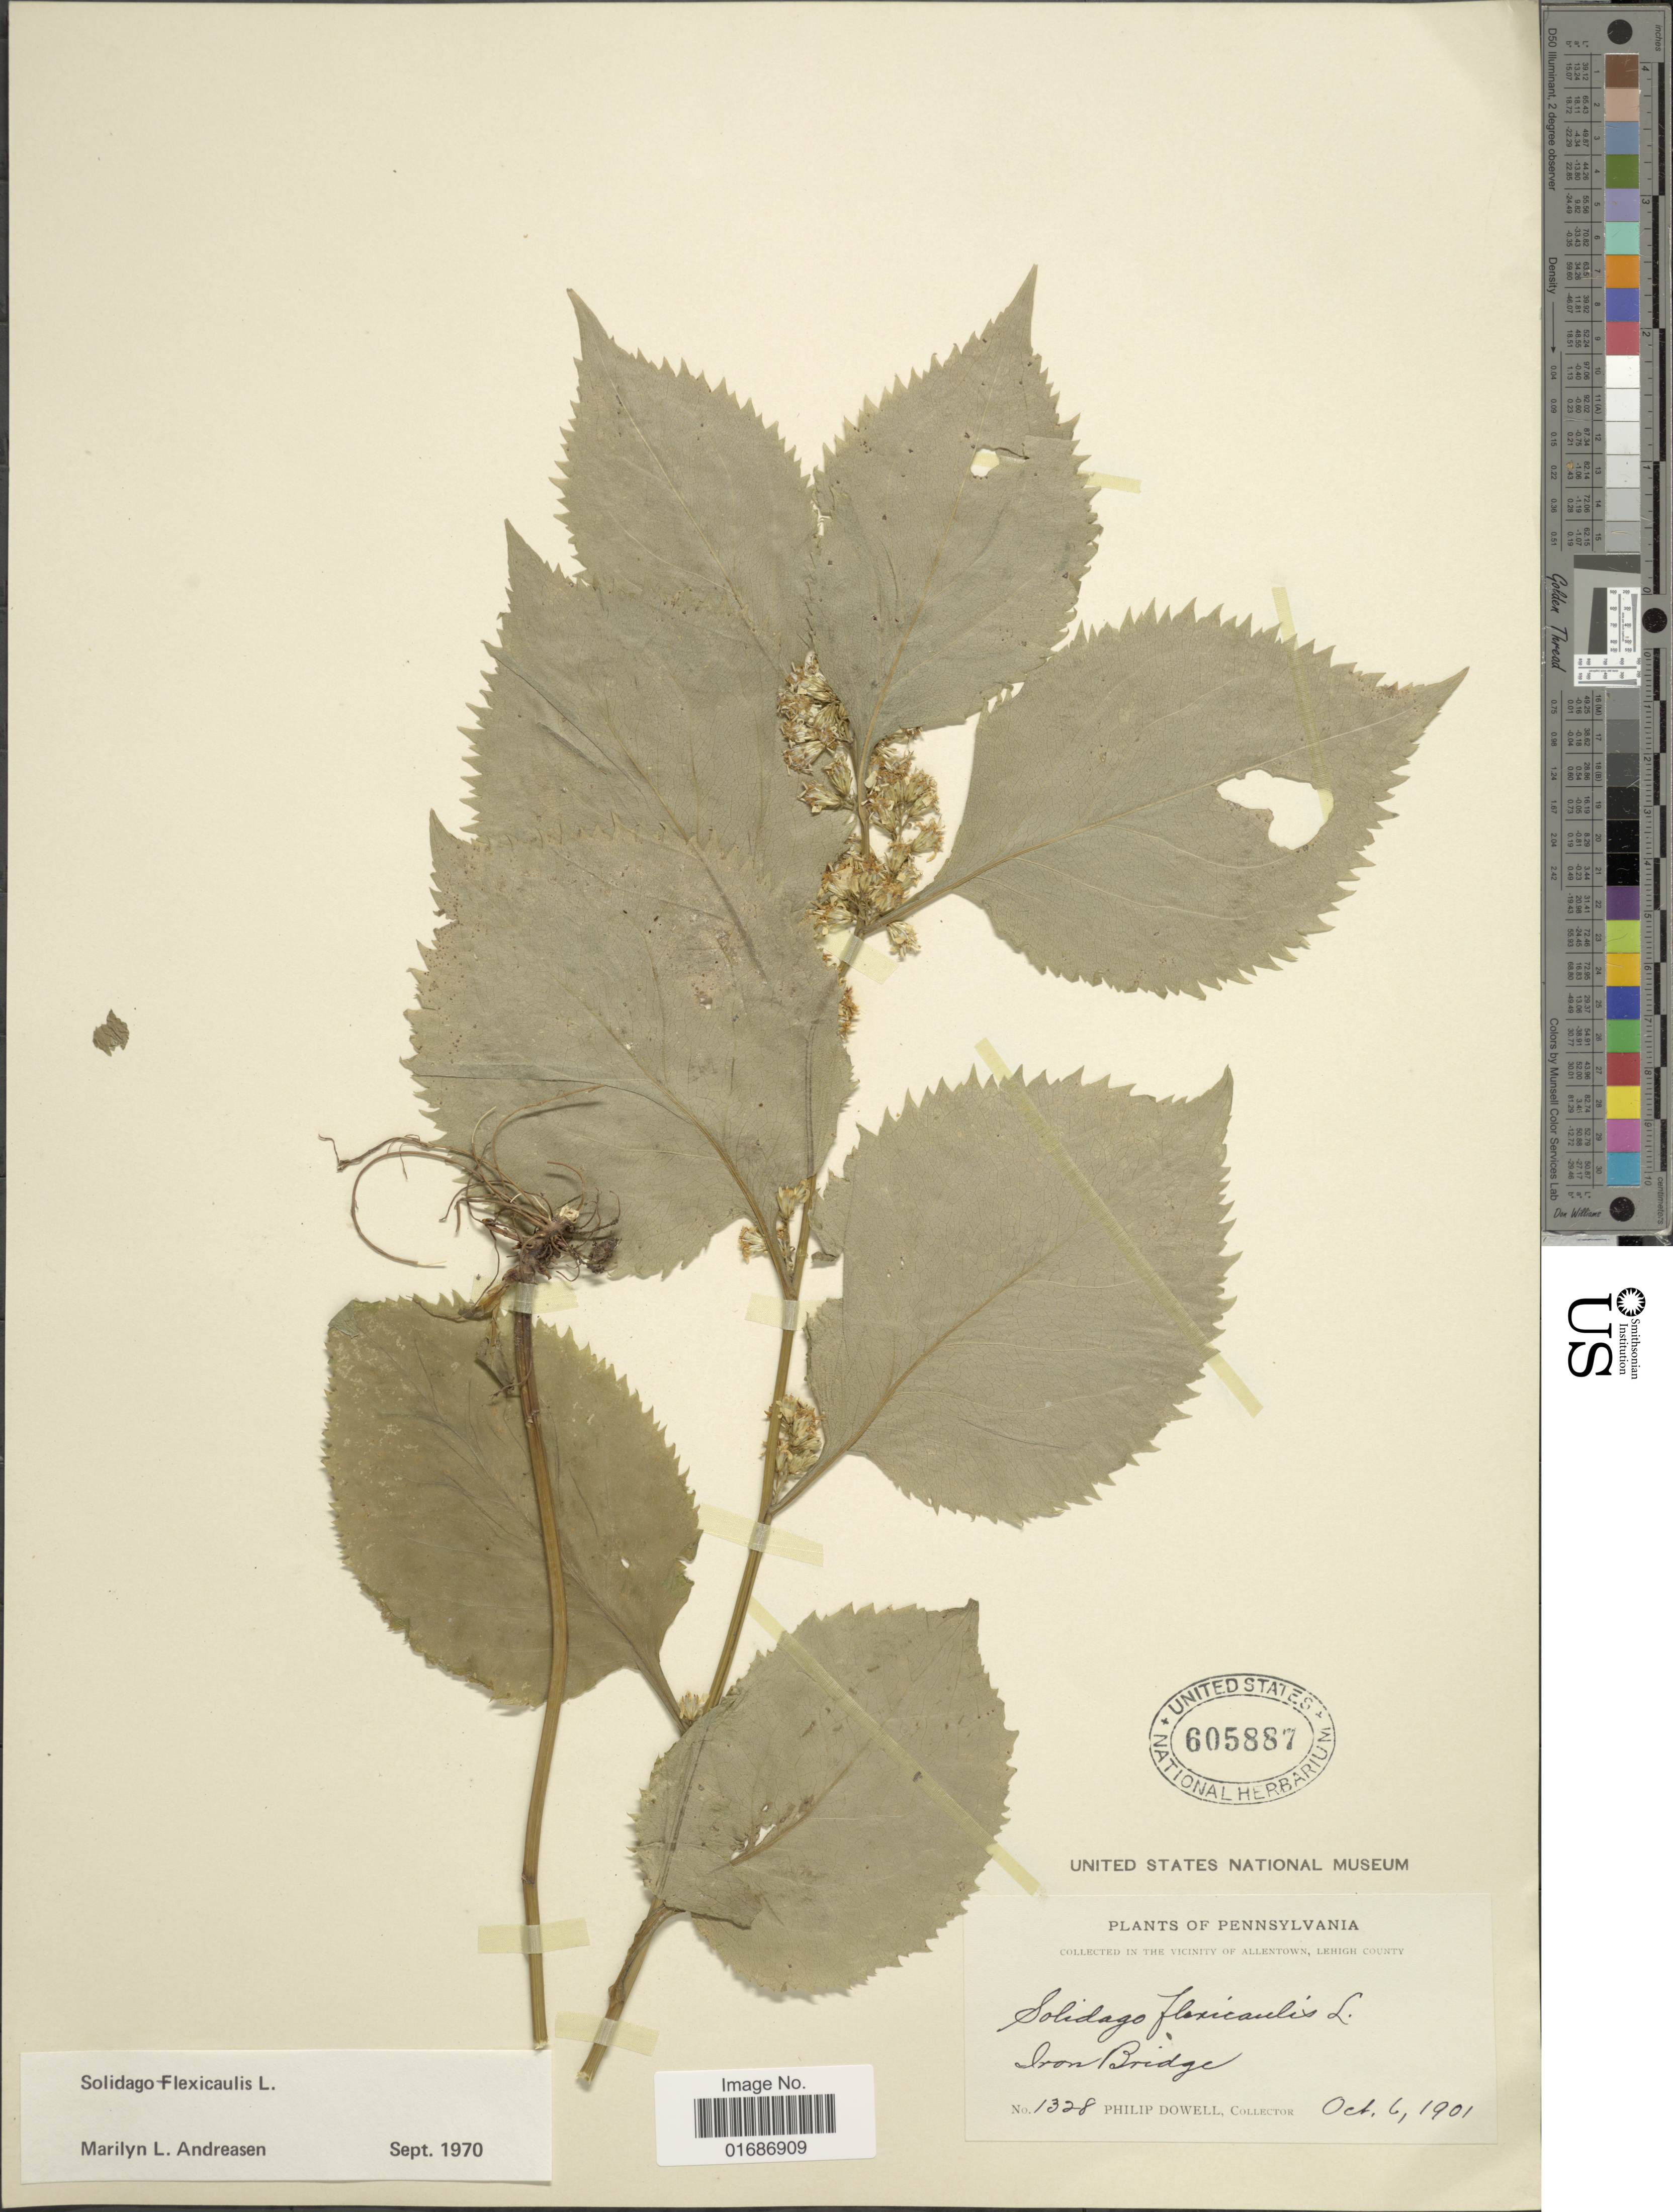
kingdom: Plantae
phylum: Tracheophyta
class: Magnoliopsida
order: Asterales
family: Asteraceae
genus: Solidago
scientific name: Solidago flexicaulis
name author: L.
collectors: P. Dowell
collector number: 1328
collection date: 1901-10-06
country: United States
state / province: Pennsylvania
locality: Collected in the Vicinity of Allentown, Lehigh County, Iron Bridge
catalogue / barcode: US 605887